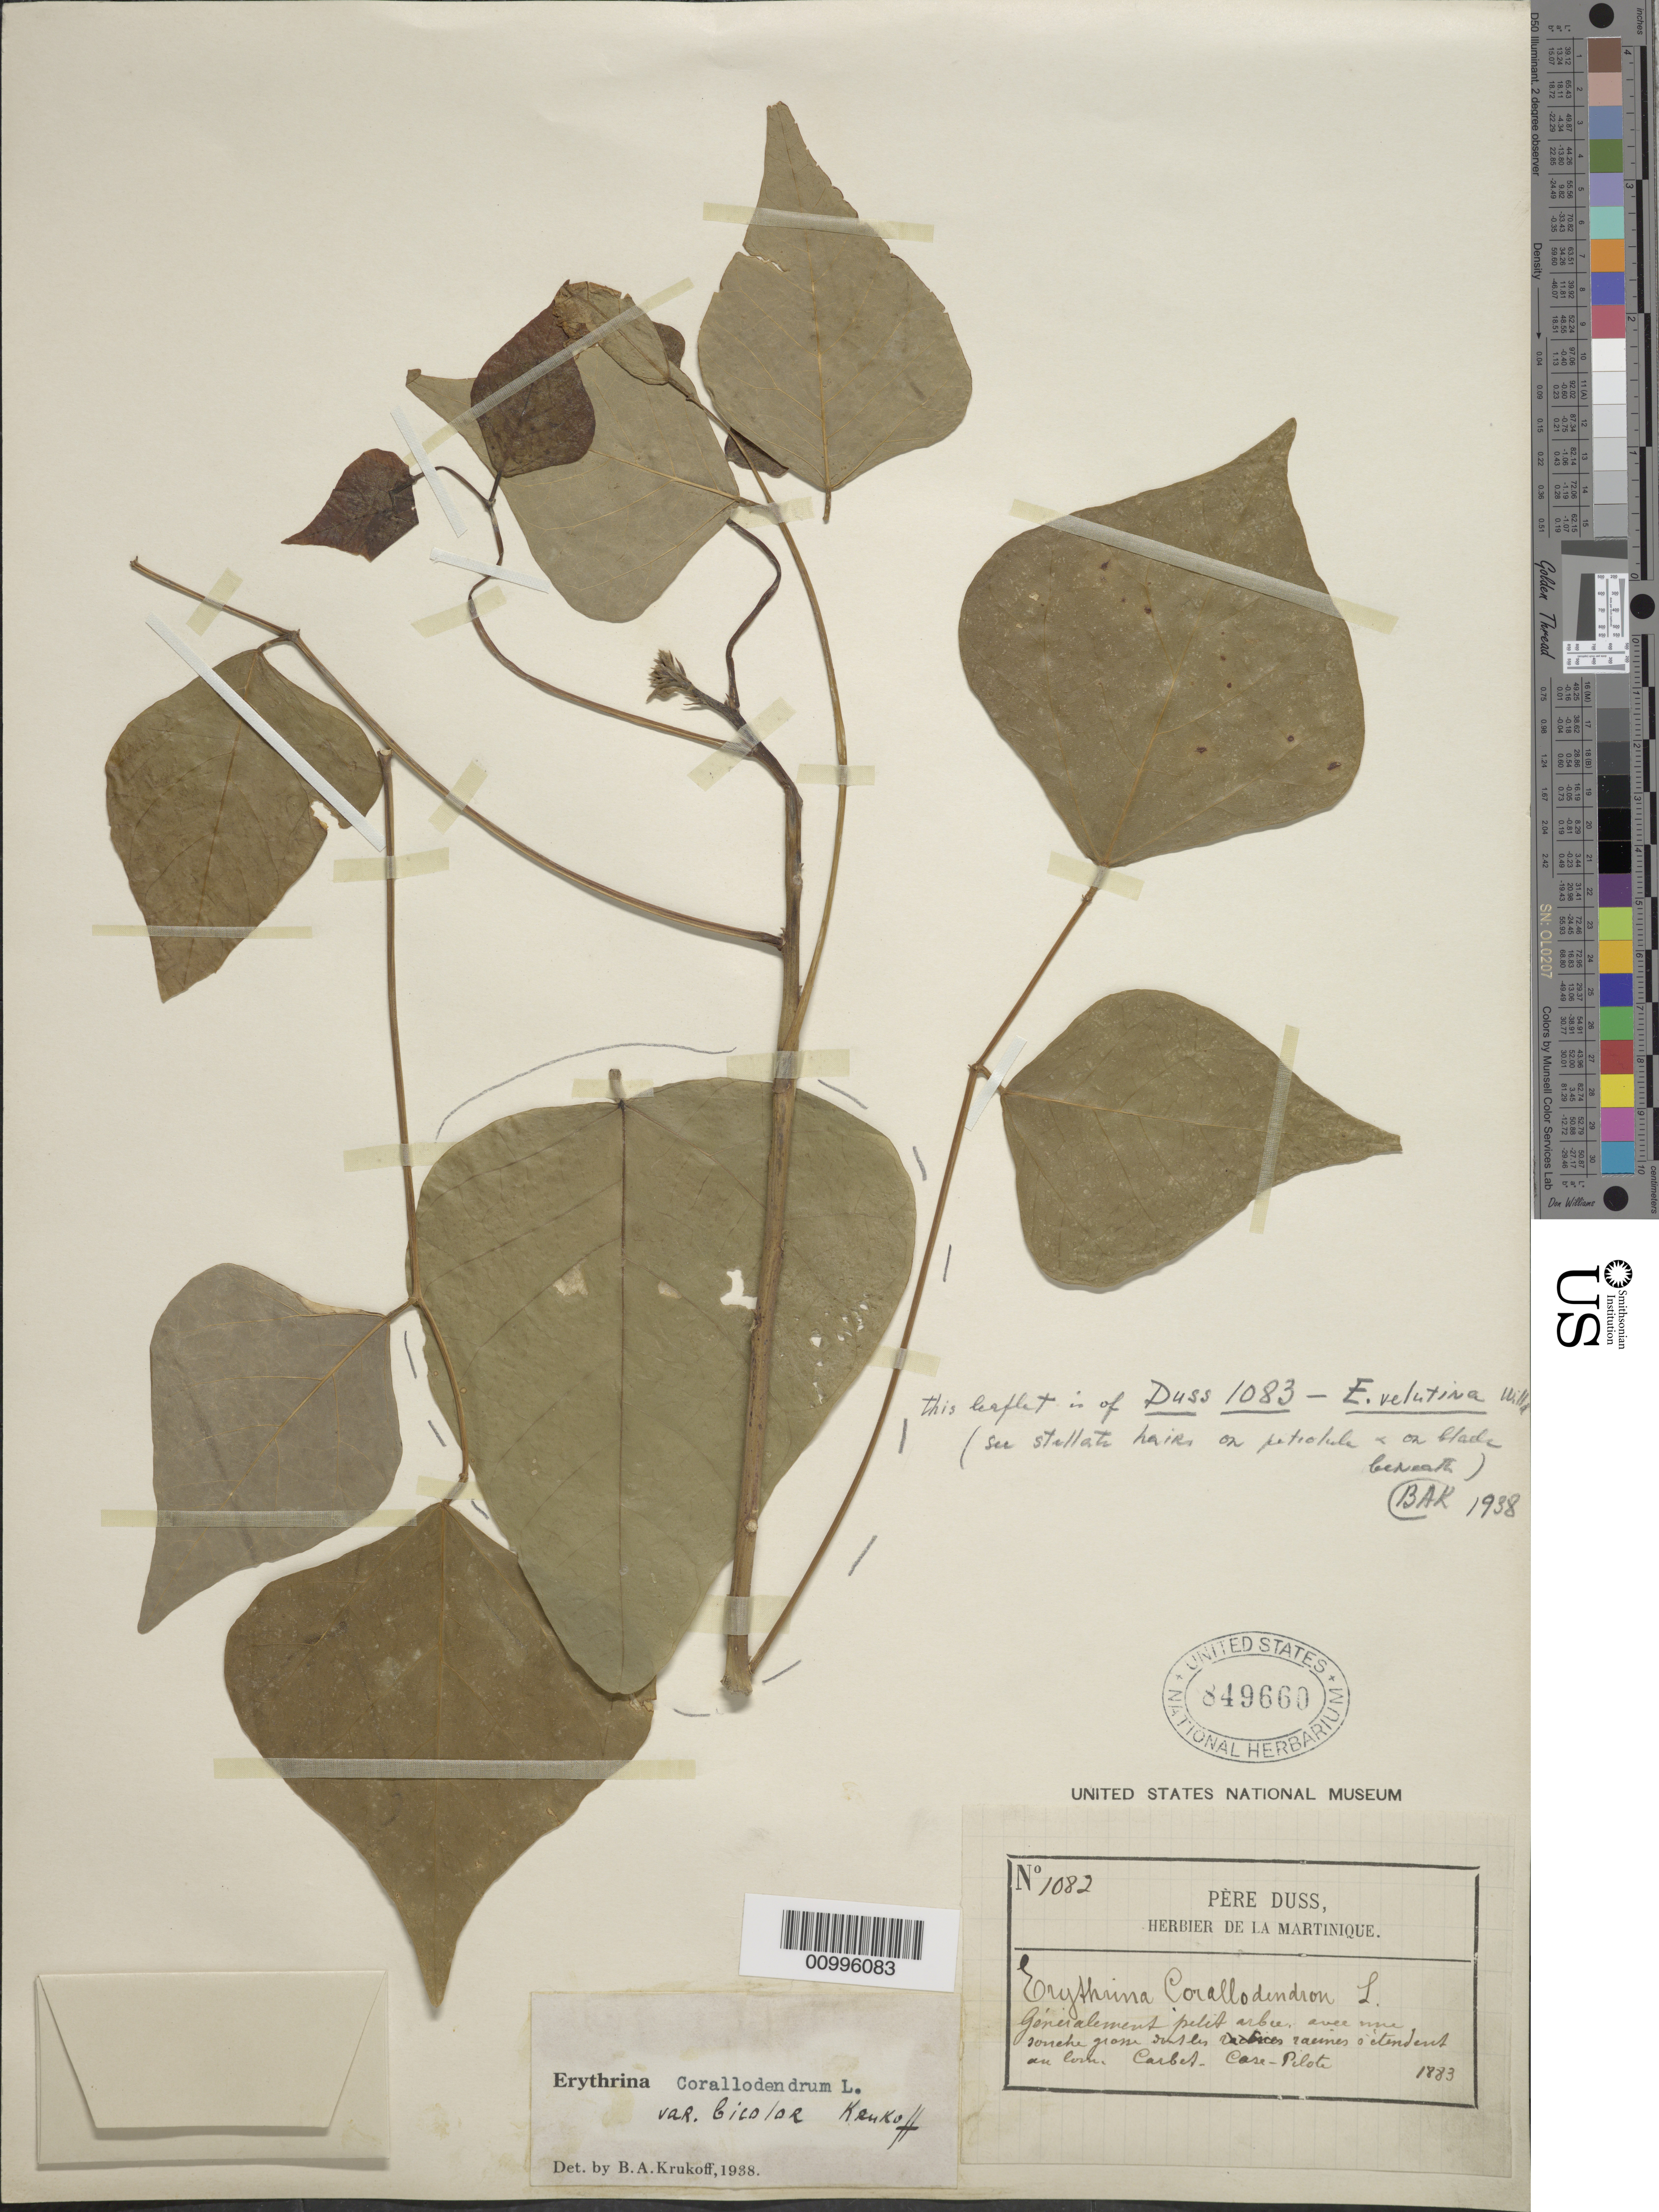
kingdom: Plantae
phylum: Tracheophyta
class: Magnoliopsida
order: Fabales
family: Fabaceae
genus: Erythrina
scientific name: Erythrina corallodendron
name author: L.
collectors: Père Duss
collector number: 1082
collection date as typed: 1883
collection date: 1883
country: Martinique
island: Martinique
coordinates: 0 N, 0 E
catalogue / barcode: US 849660